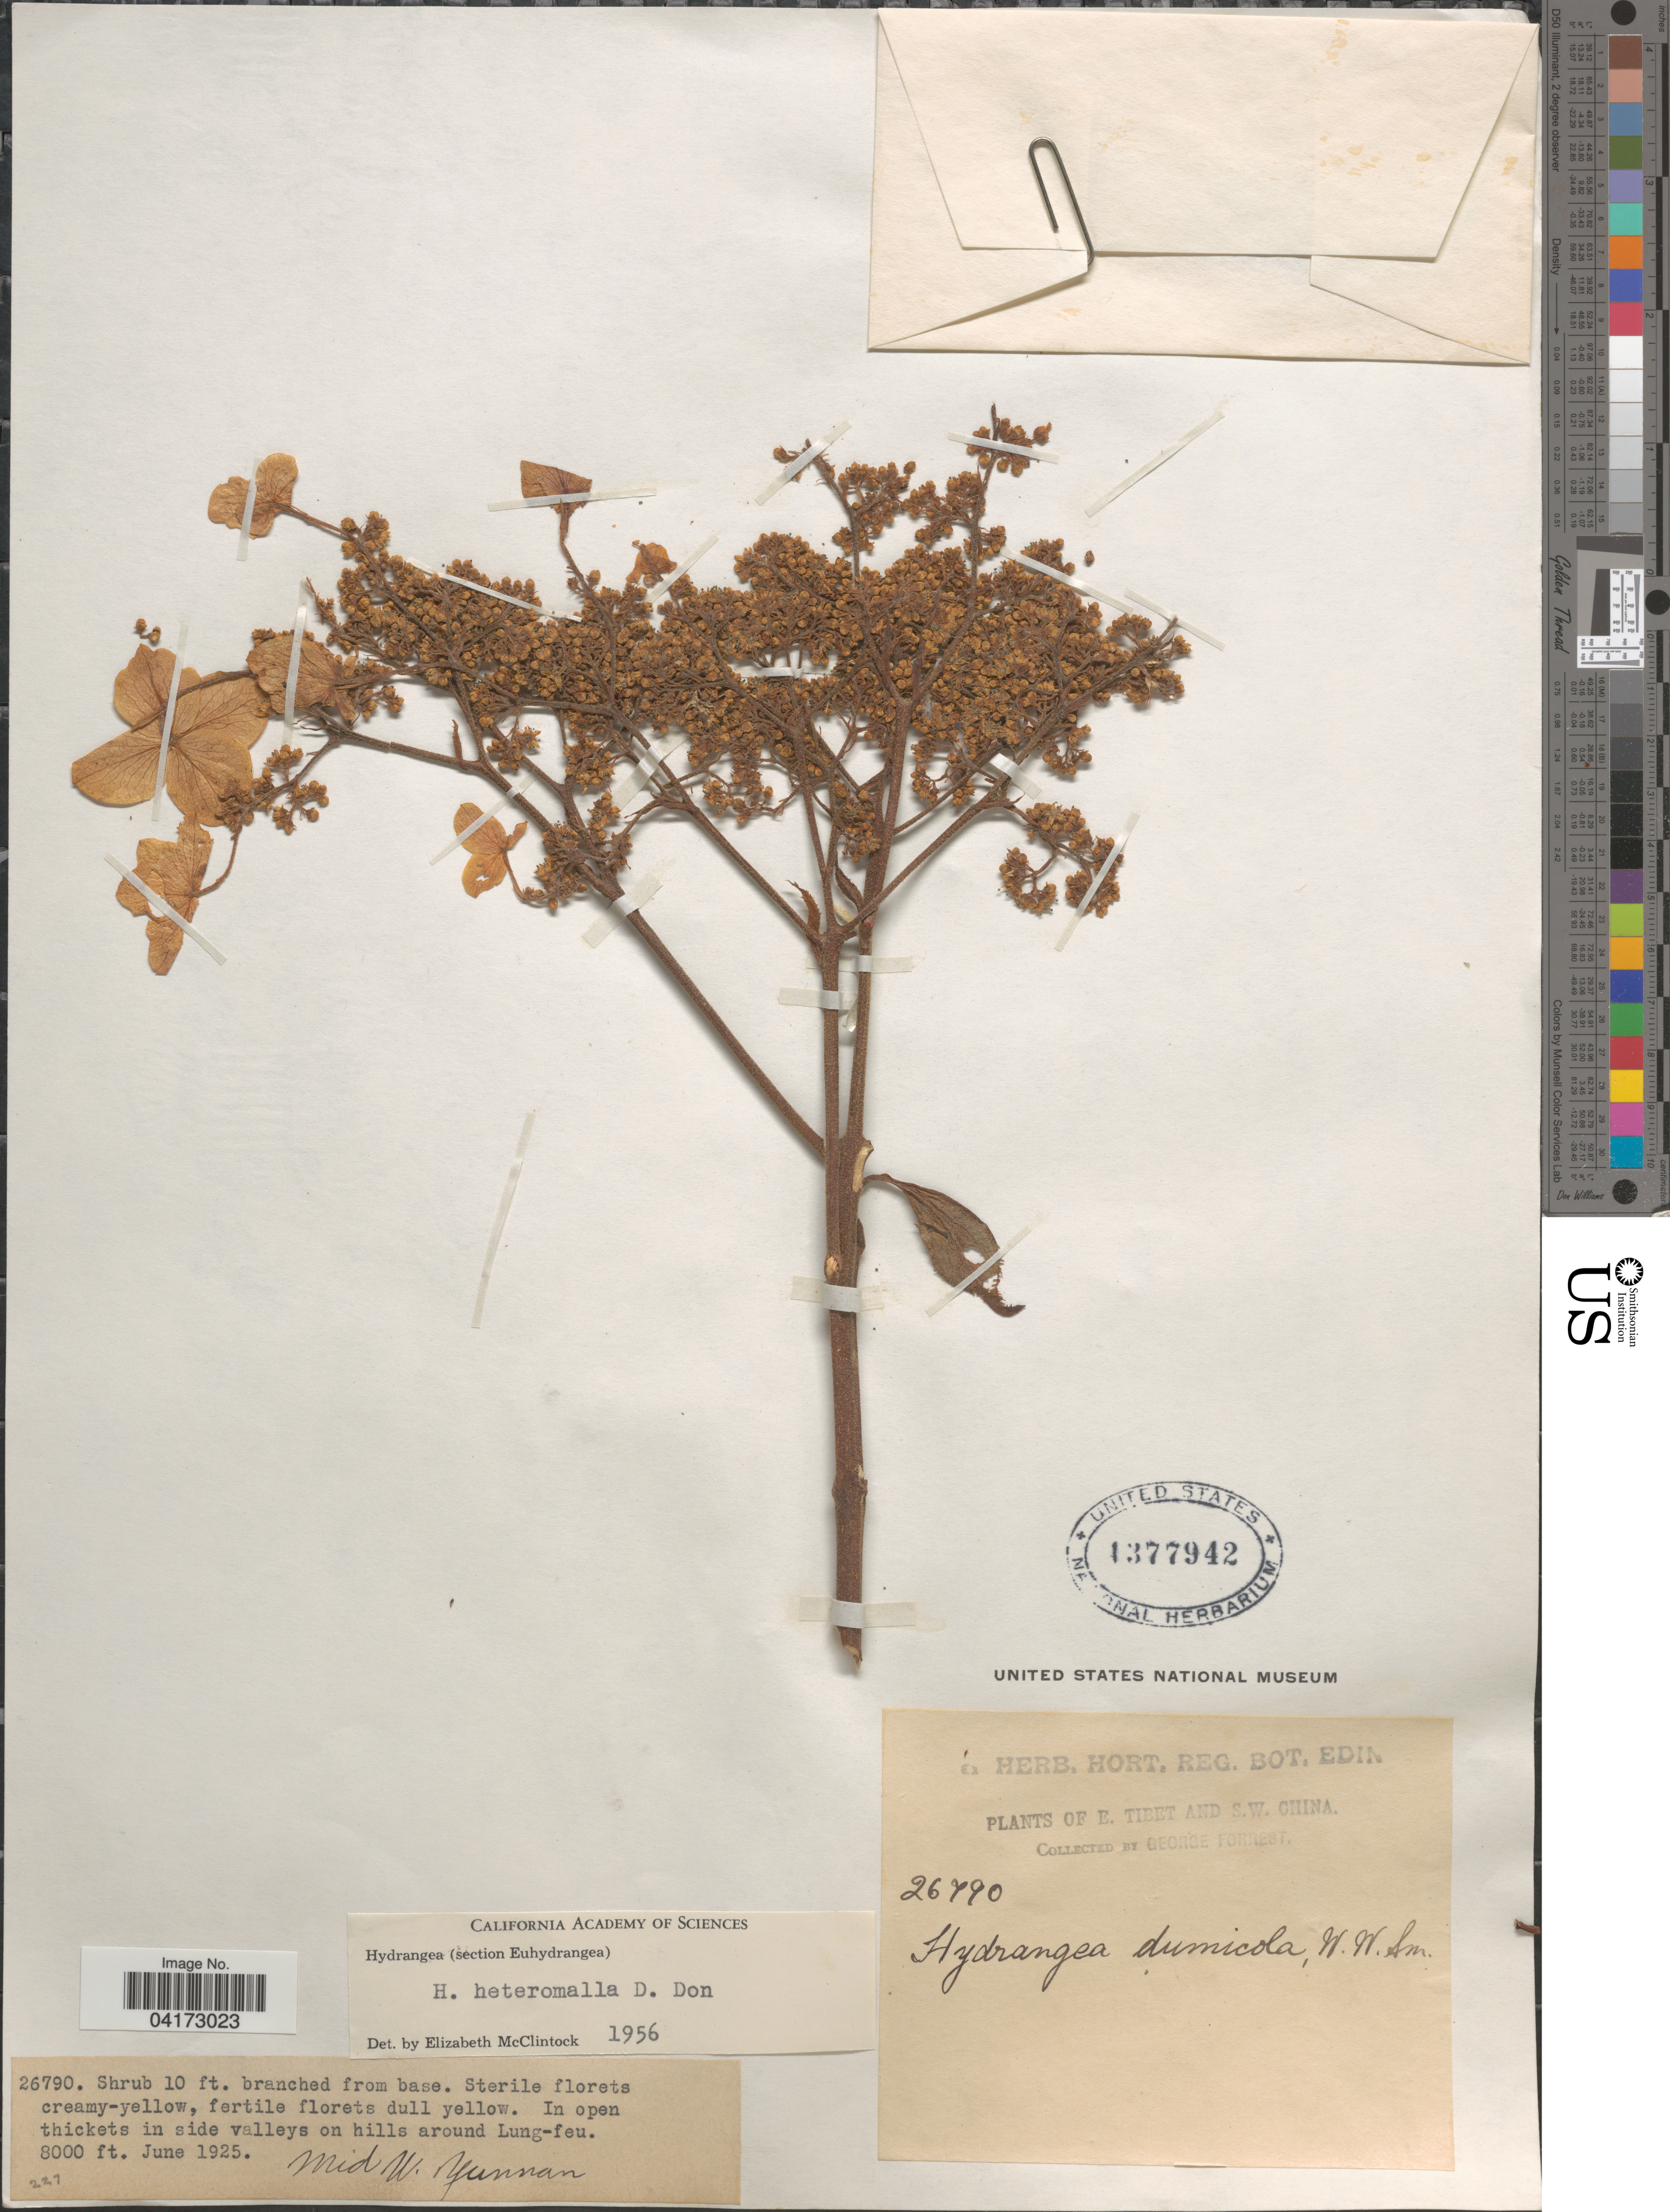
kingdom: Plantae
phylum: Tracheophyta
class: Magnoliopsida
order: Cornales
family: Hydrangeaceae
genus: Hydrangea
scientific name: Hydrangea heteromalla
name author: D. Don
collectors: G. Forrest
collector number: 26790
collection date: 1925-06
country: China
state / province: Yunnan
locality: In open thickets in side valleys on hills around Lung-feu. Mid W. Yunnan.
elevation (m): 2438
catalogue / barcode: US 1377942